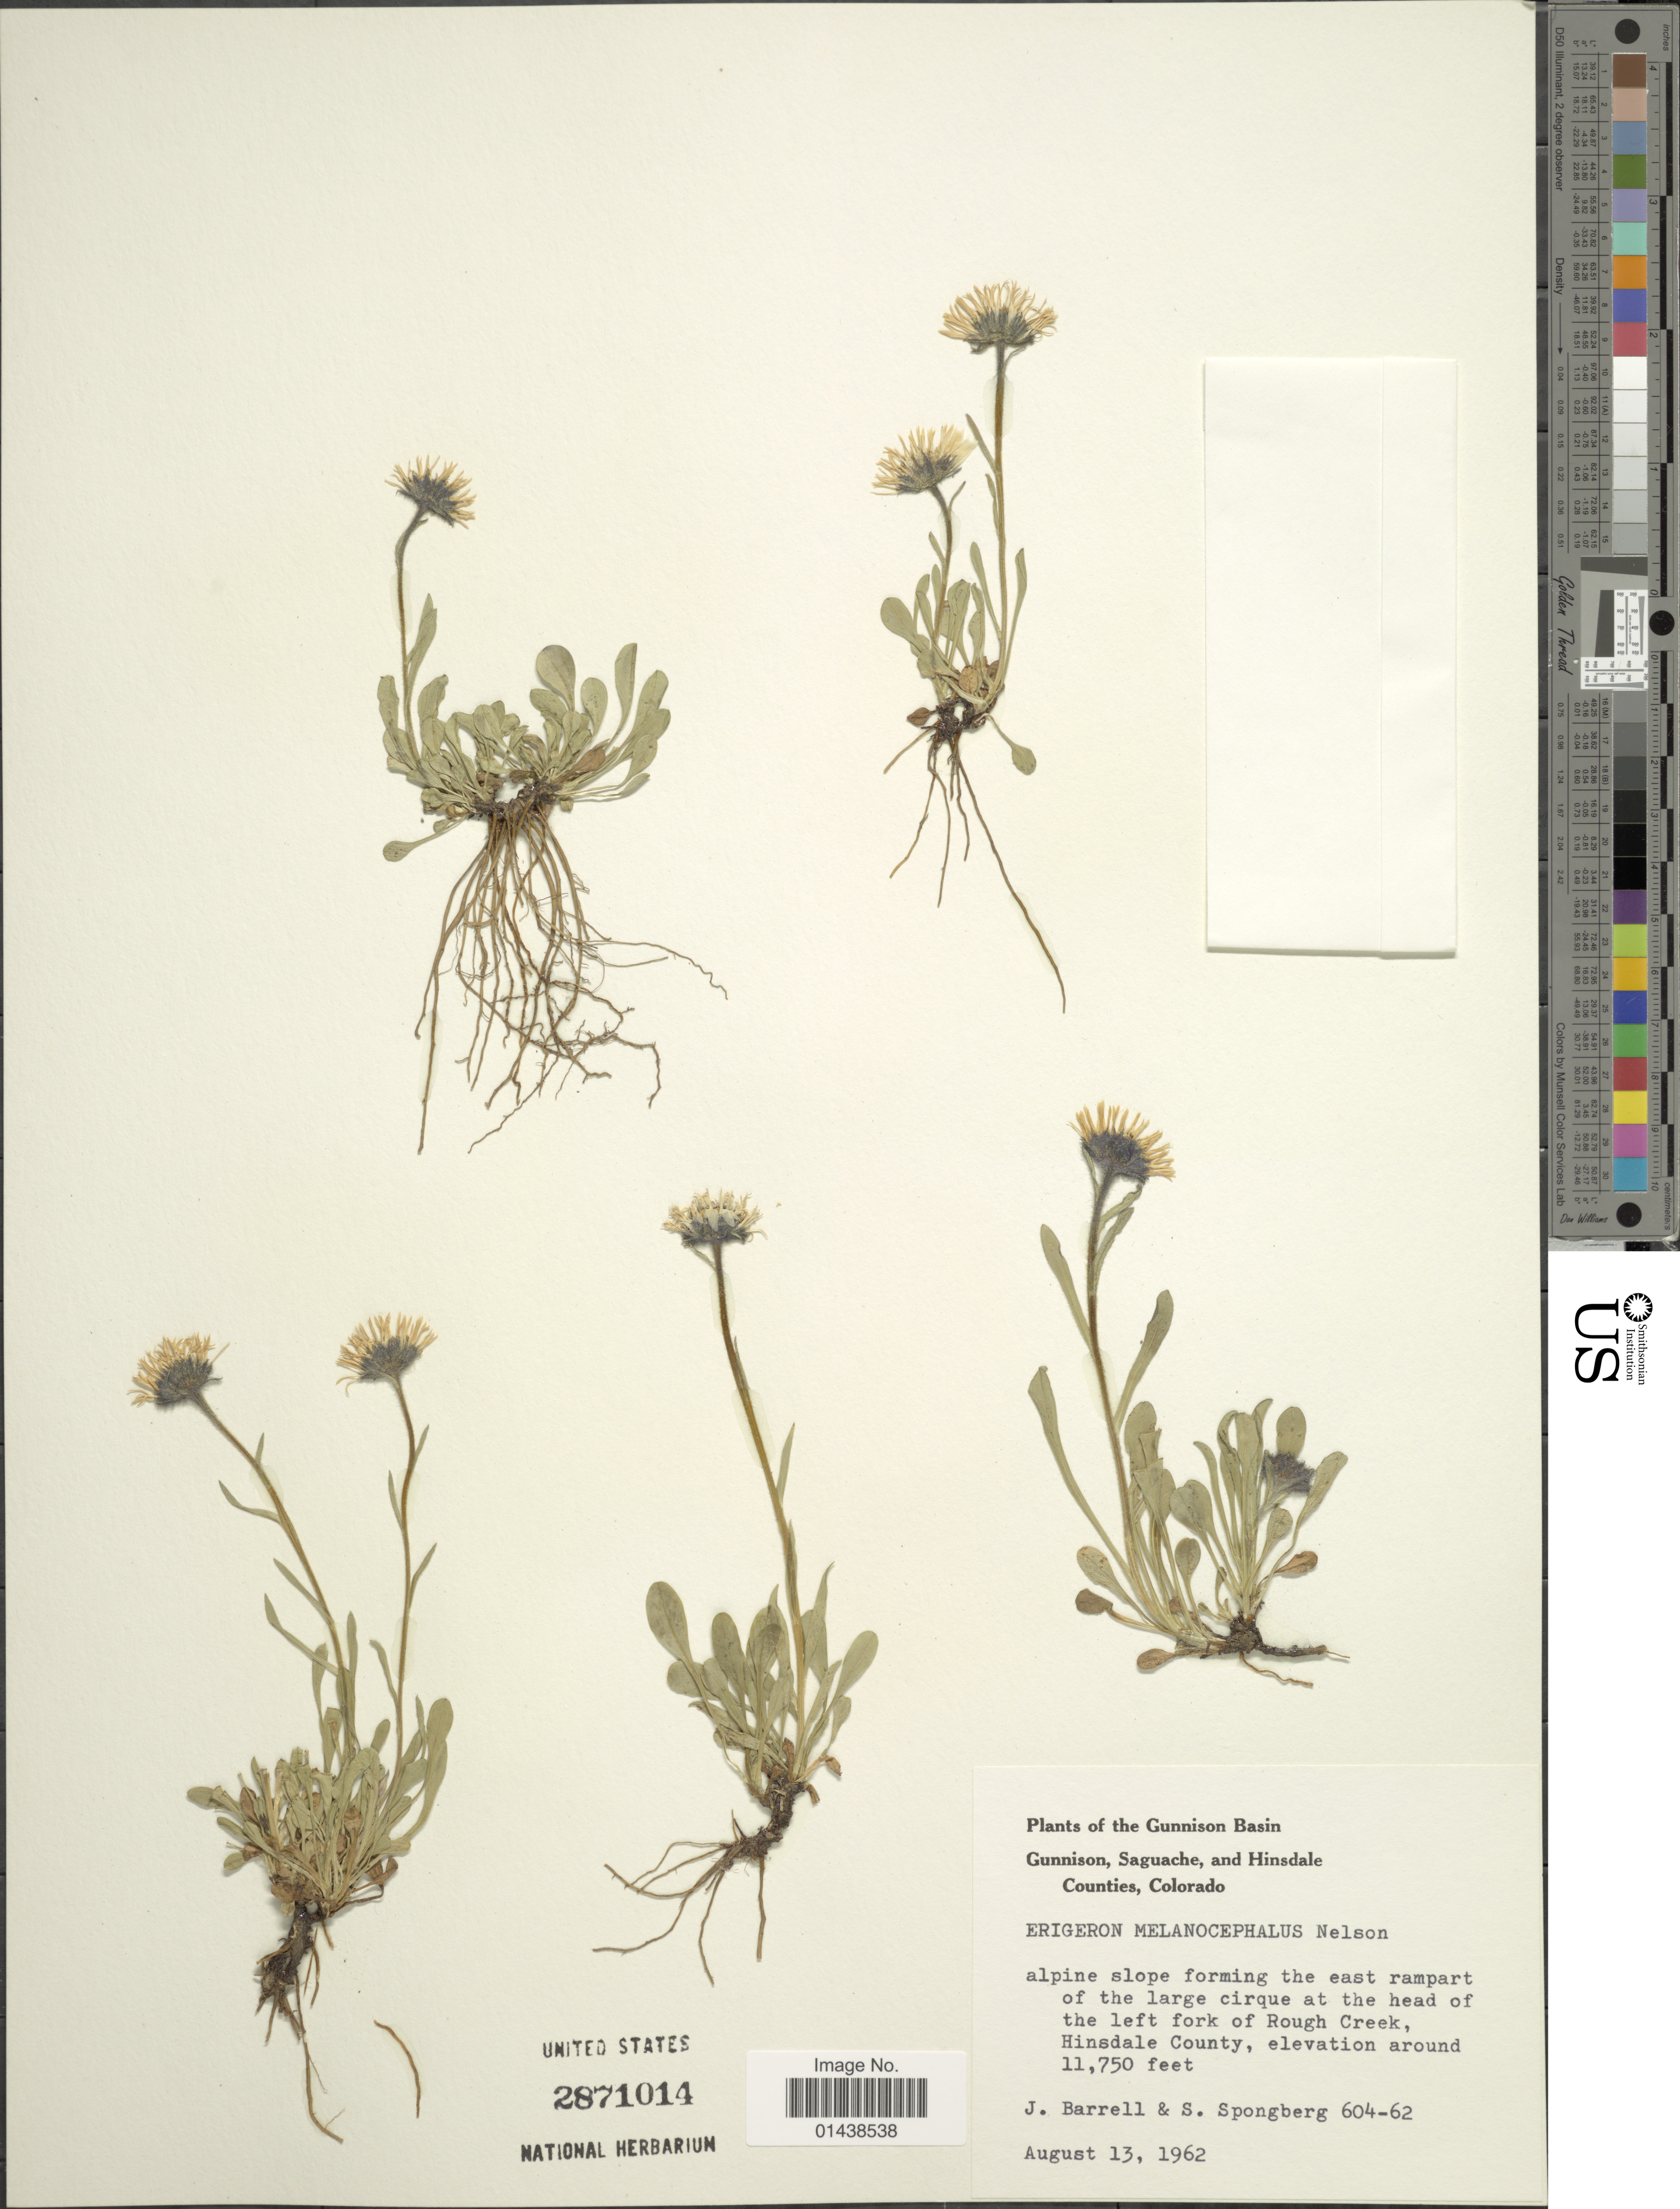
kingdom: Plantae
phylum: Tracheophyta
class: Magnoliopsida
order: Asterales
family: Asteraceae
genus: Erigeron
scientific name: Erigeron melanocephalus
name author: (A. Nelson) A. Nelson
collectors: J. Barrell & S. A.Spongberg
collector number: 604-62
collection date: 1962-08-13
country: United States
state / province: Colorado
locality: Gunnison Basin. east rampart of the large cirque at the head of the left fork of Rough Creek, Hinsdale County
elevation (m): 3581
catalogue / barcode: US 2871014